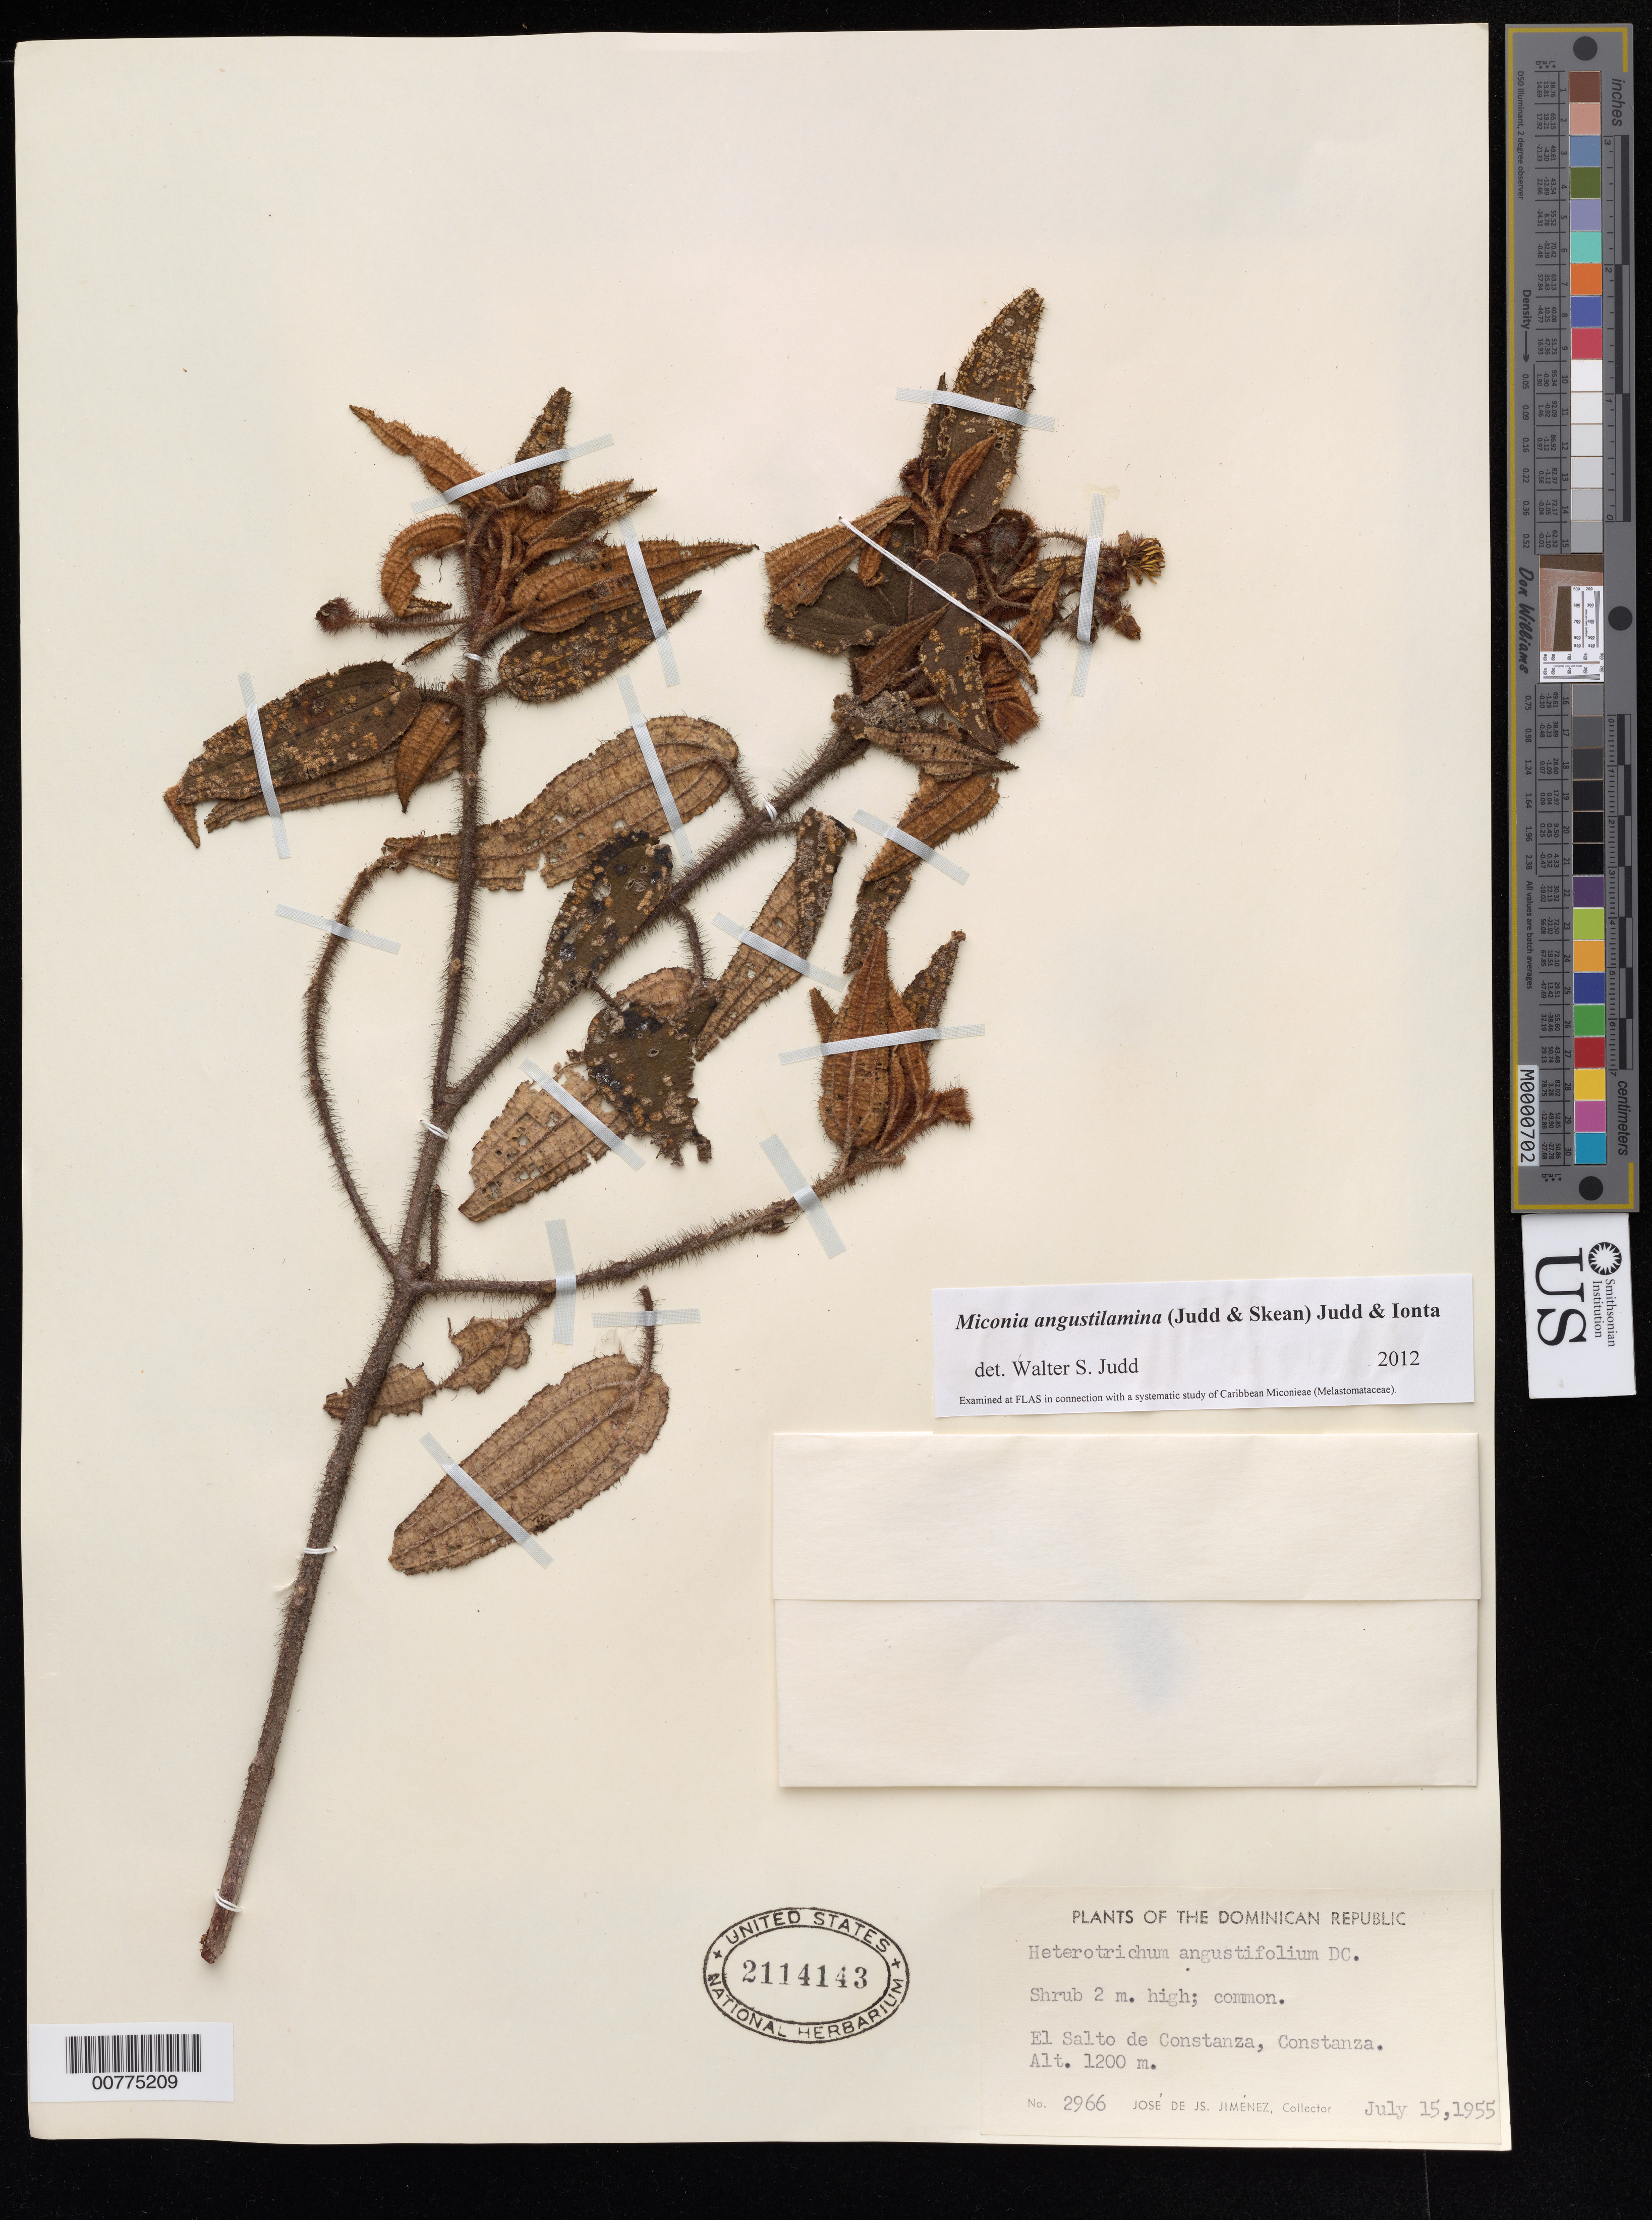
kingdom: Plantae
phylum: Tracheophyta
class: Magnoliopsida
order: Myrtales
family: Melastomataceae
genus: Miconia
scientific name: Miconia angustilamina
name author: (Judd & Skean) Judd & Ionta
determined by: Judd, Walter S.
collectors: J. J. Jiménez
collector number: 2966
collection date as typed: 15 Jul 1955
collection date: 1955-07-15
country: Dominican Republic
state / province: La Vega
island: Hispaniola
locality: Constanza, El Salto de Constanza.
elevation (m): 1200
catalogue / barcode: US 2114143